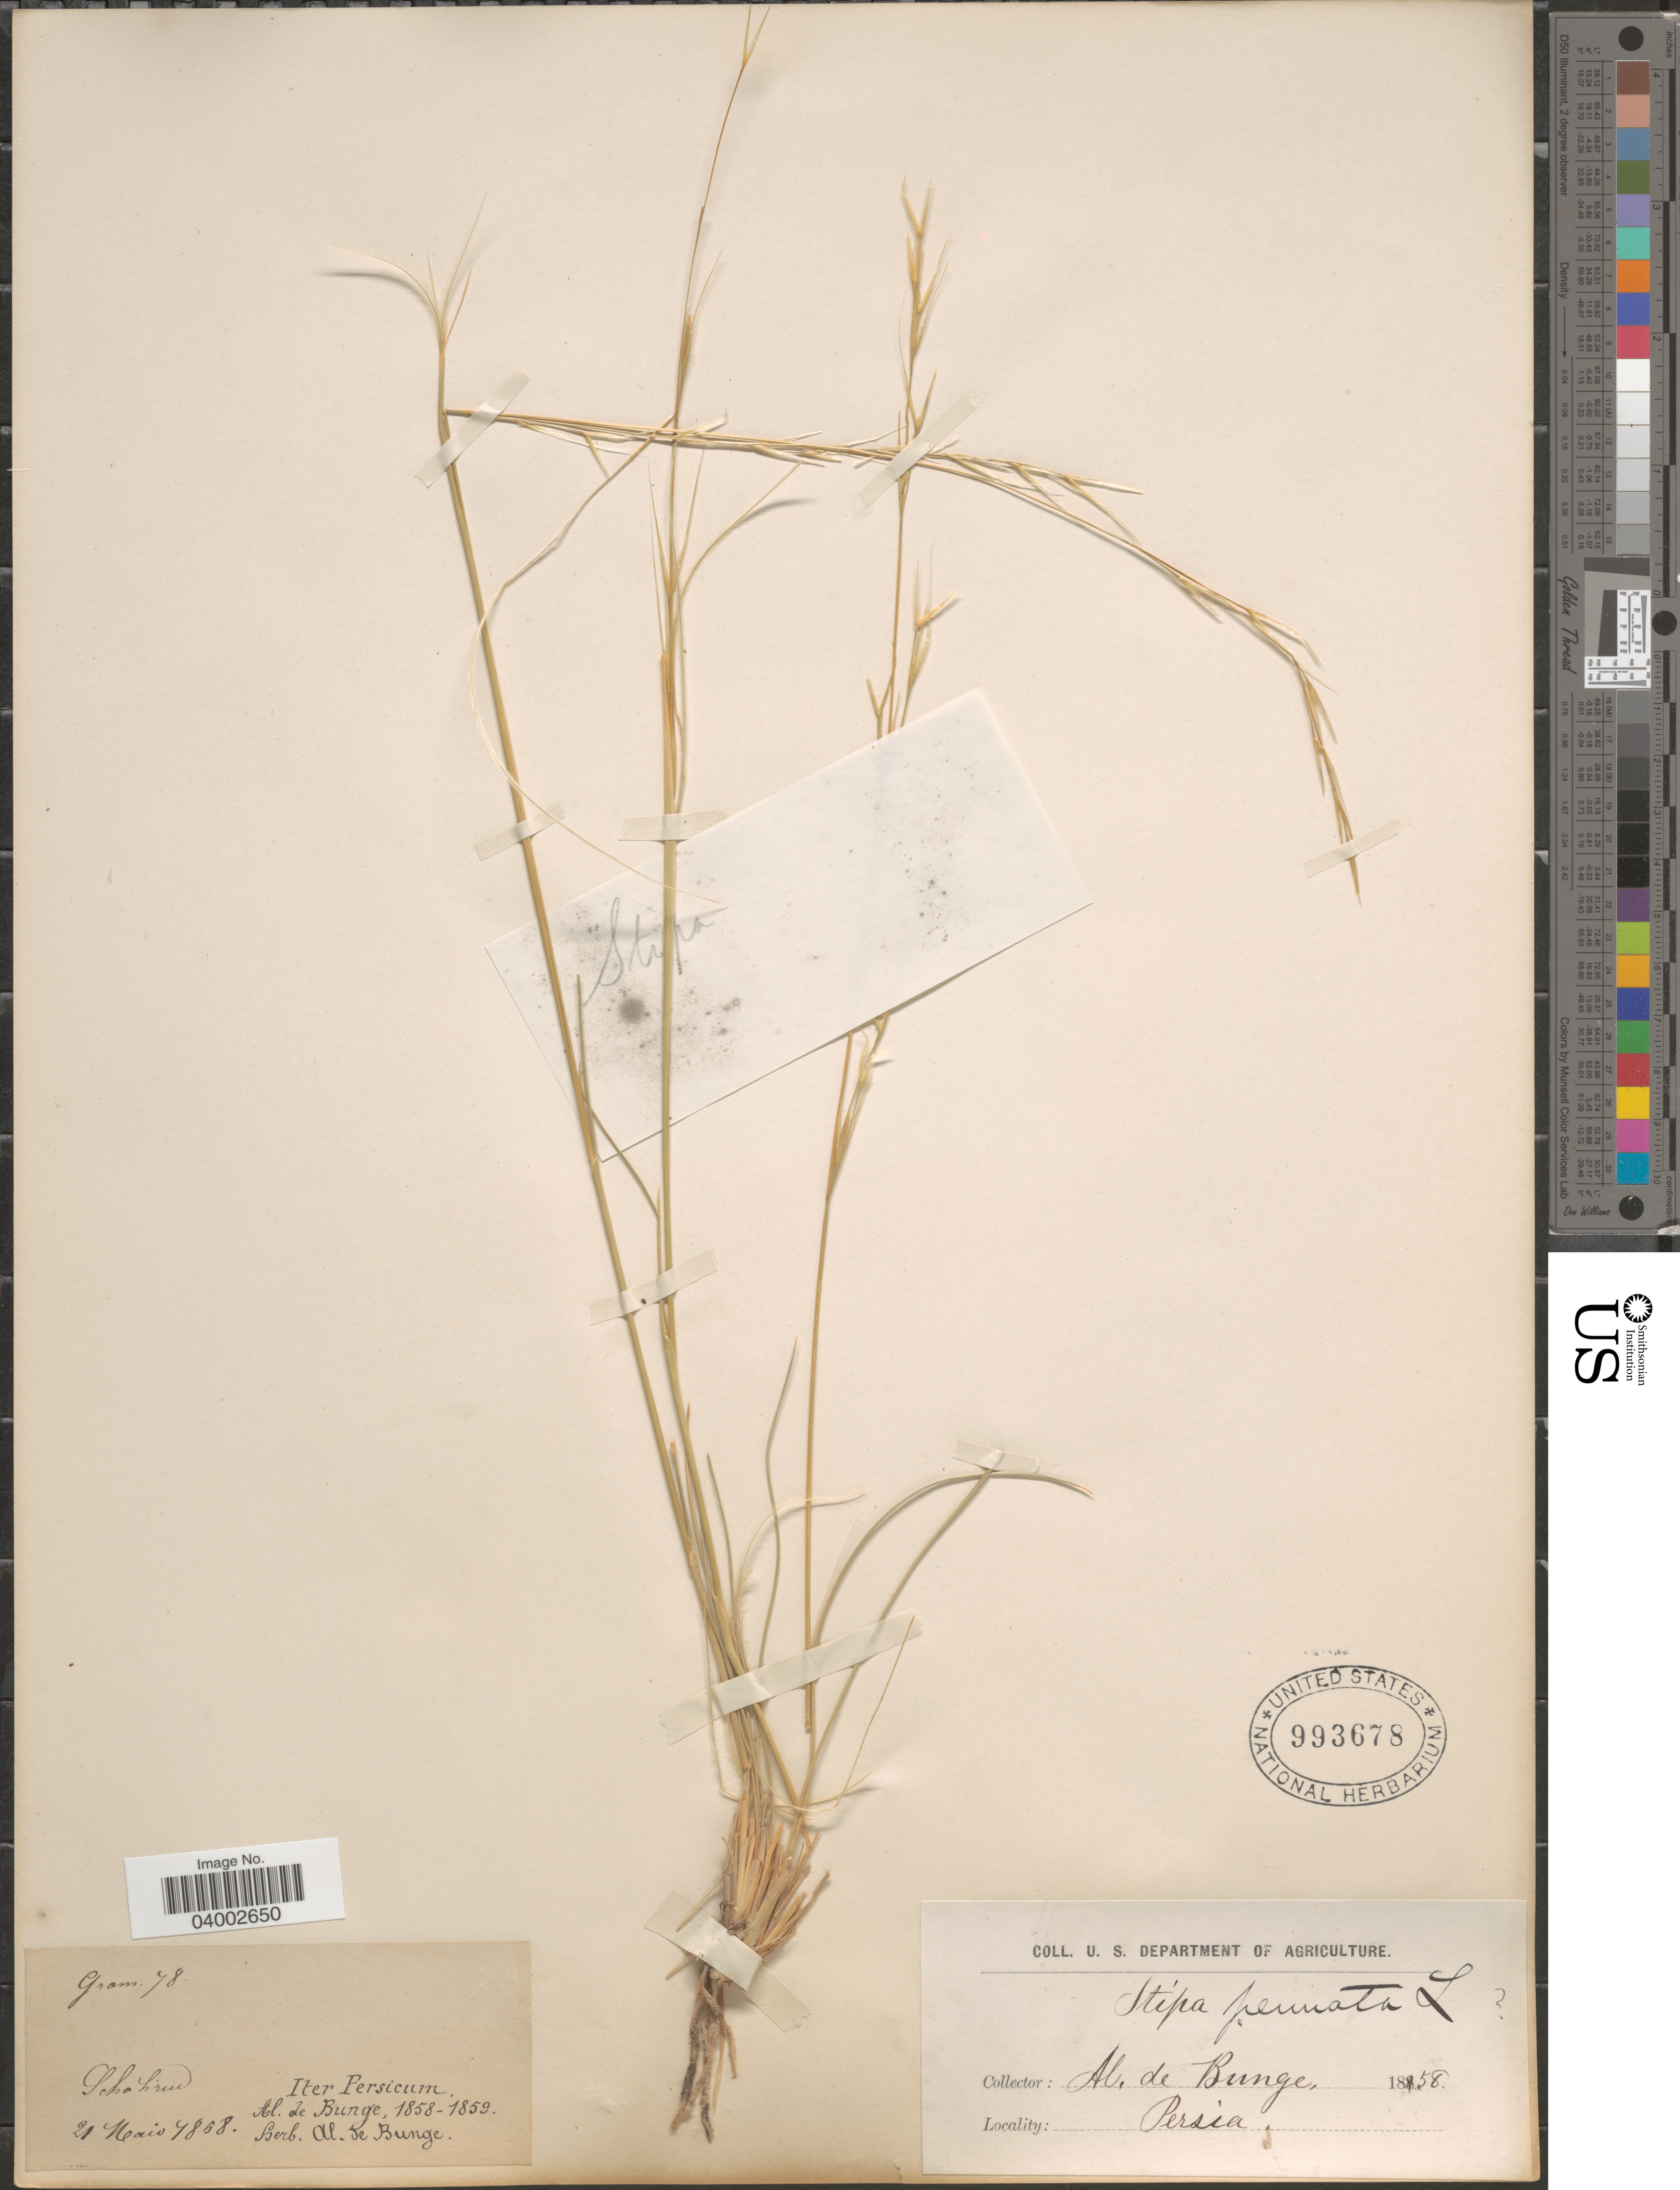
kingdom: Plantae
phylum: Tracheophyta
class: Liliopsida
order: Poales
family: Poaceae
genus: Stipa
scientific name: Stipa barbata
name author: Michx.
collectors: A. de Bunge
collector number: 78 ?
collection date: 1858-05-21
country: Iran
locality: Schăhrud. Iter Persicum. Persia.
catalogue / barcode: US 993678